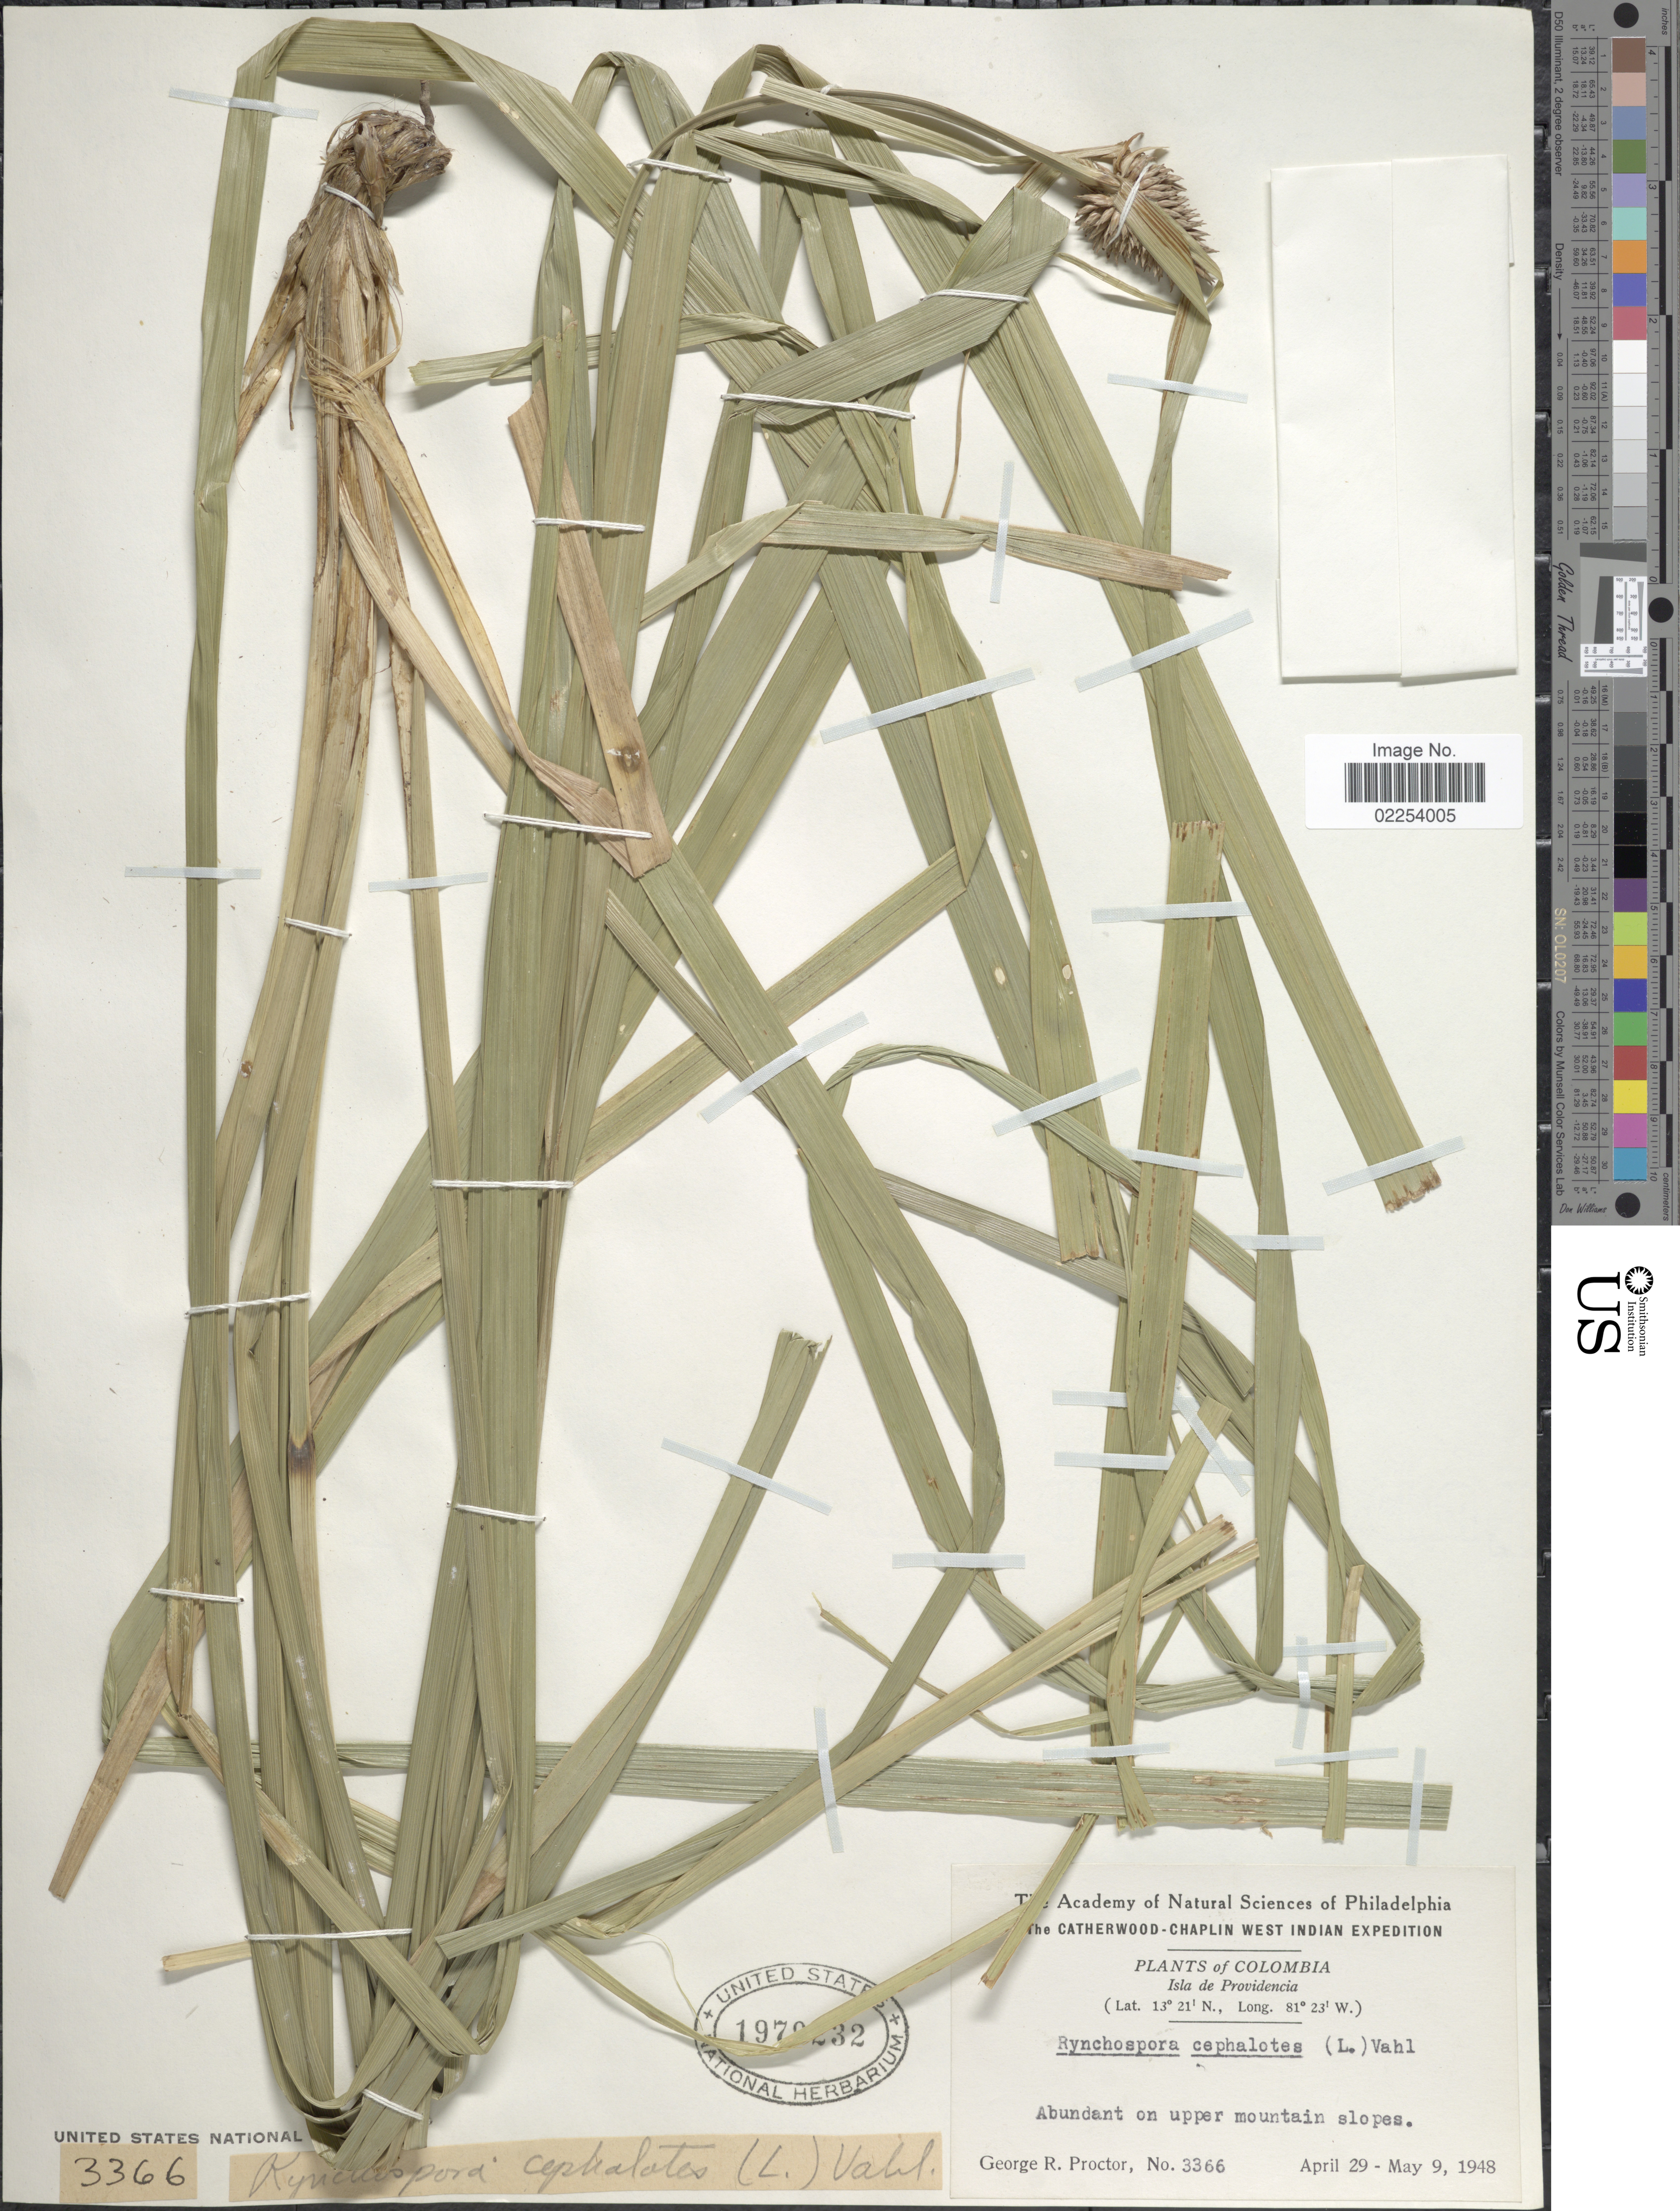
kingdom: Plantae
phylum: Tracheophyta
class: Liliopsida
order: Poales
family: Cyperaceae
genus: Rhynchospora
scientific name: Rhynchospora cephalotes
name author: (L.) Vahl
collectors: G. R. Proctor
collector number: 3366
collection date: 1948-04-29/1948-05-09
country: Colombia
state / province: San Andres y Providencia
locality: Isla de Providencia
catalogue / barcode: US 1979232